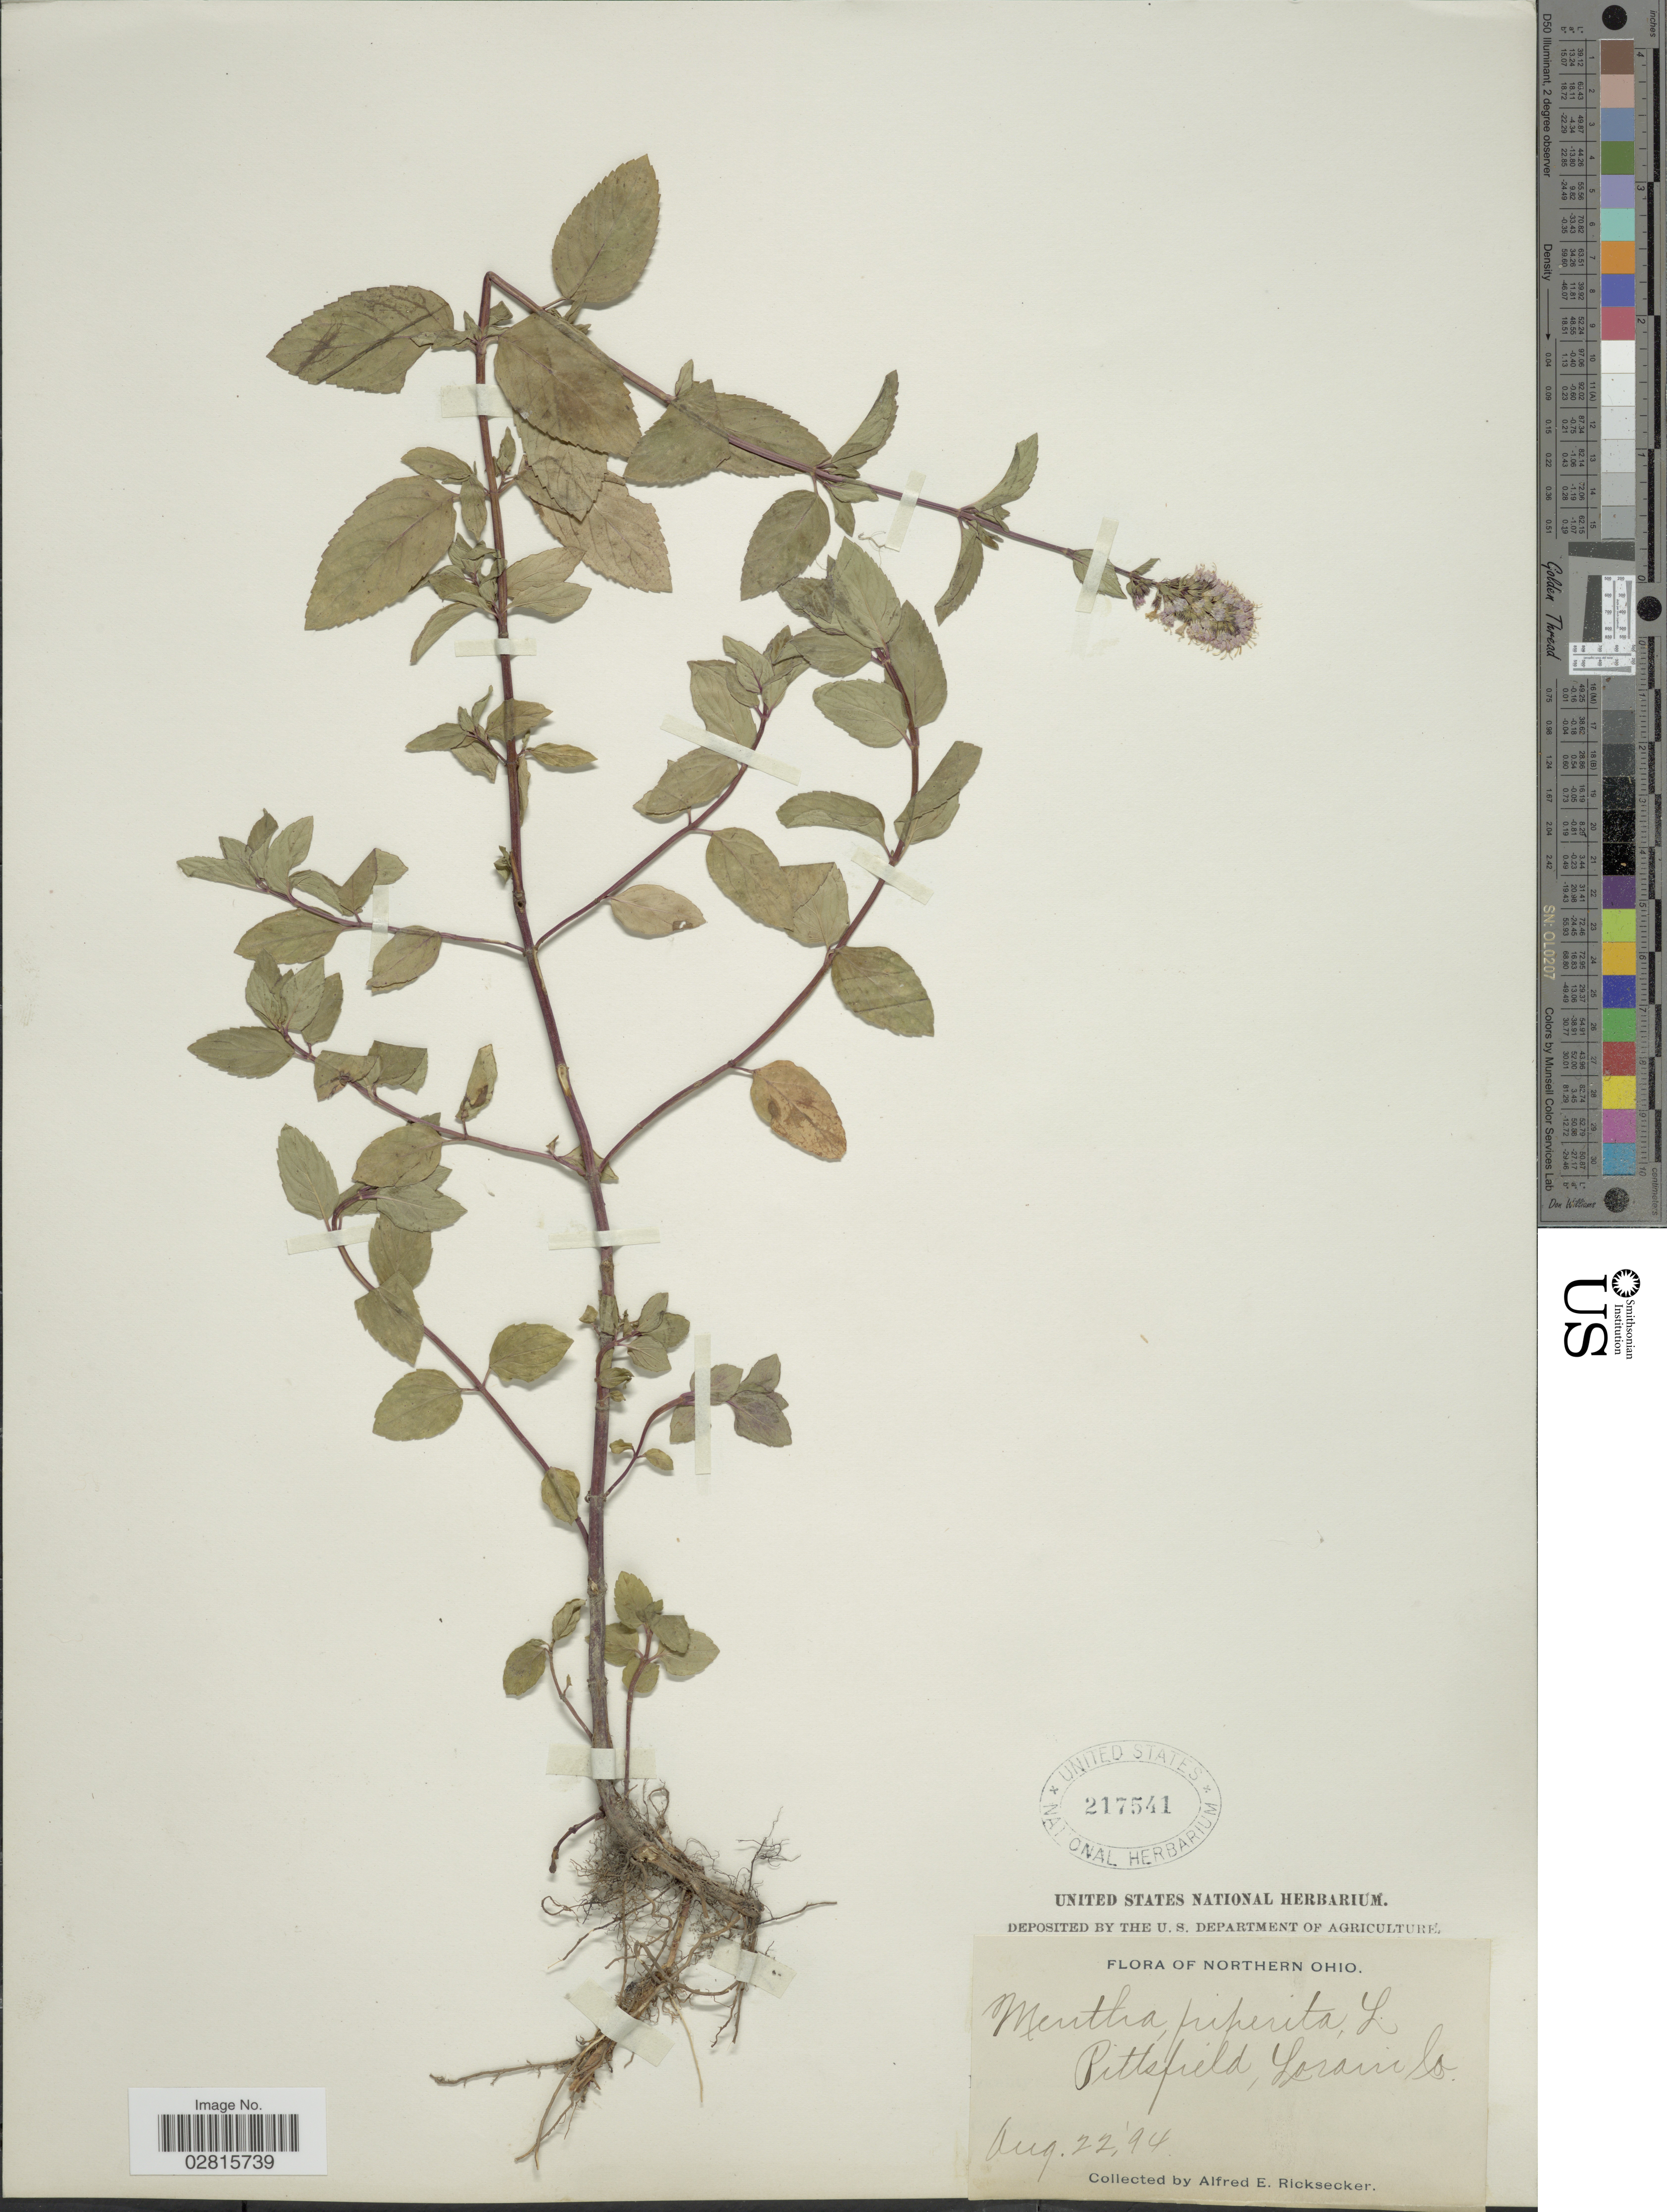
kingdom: Plantae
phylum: Tracheophyta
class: Magnoliopsida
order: Lamiales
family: Lamiaceae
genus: Mentha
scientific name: Mentha x piperita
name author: L.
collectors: A. E. Ricksecker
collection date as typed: Transcribed d/m/y: 22/8/94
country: United States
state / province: Ohio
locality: Northern Ohio, Pittsfield, Lorain Co.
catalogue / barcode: US 217541